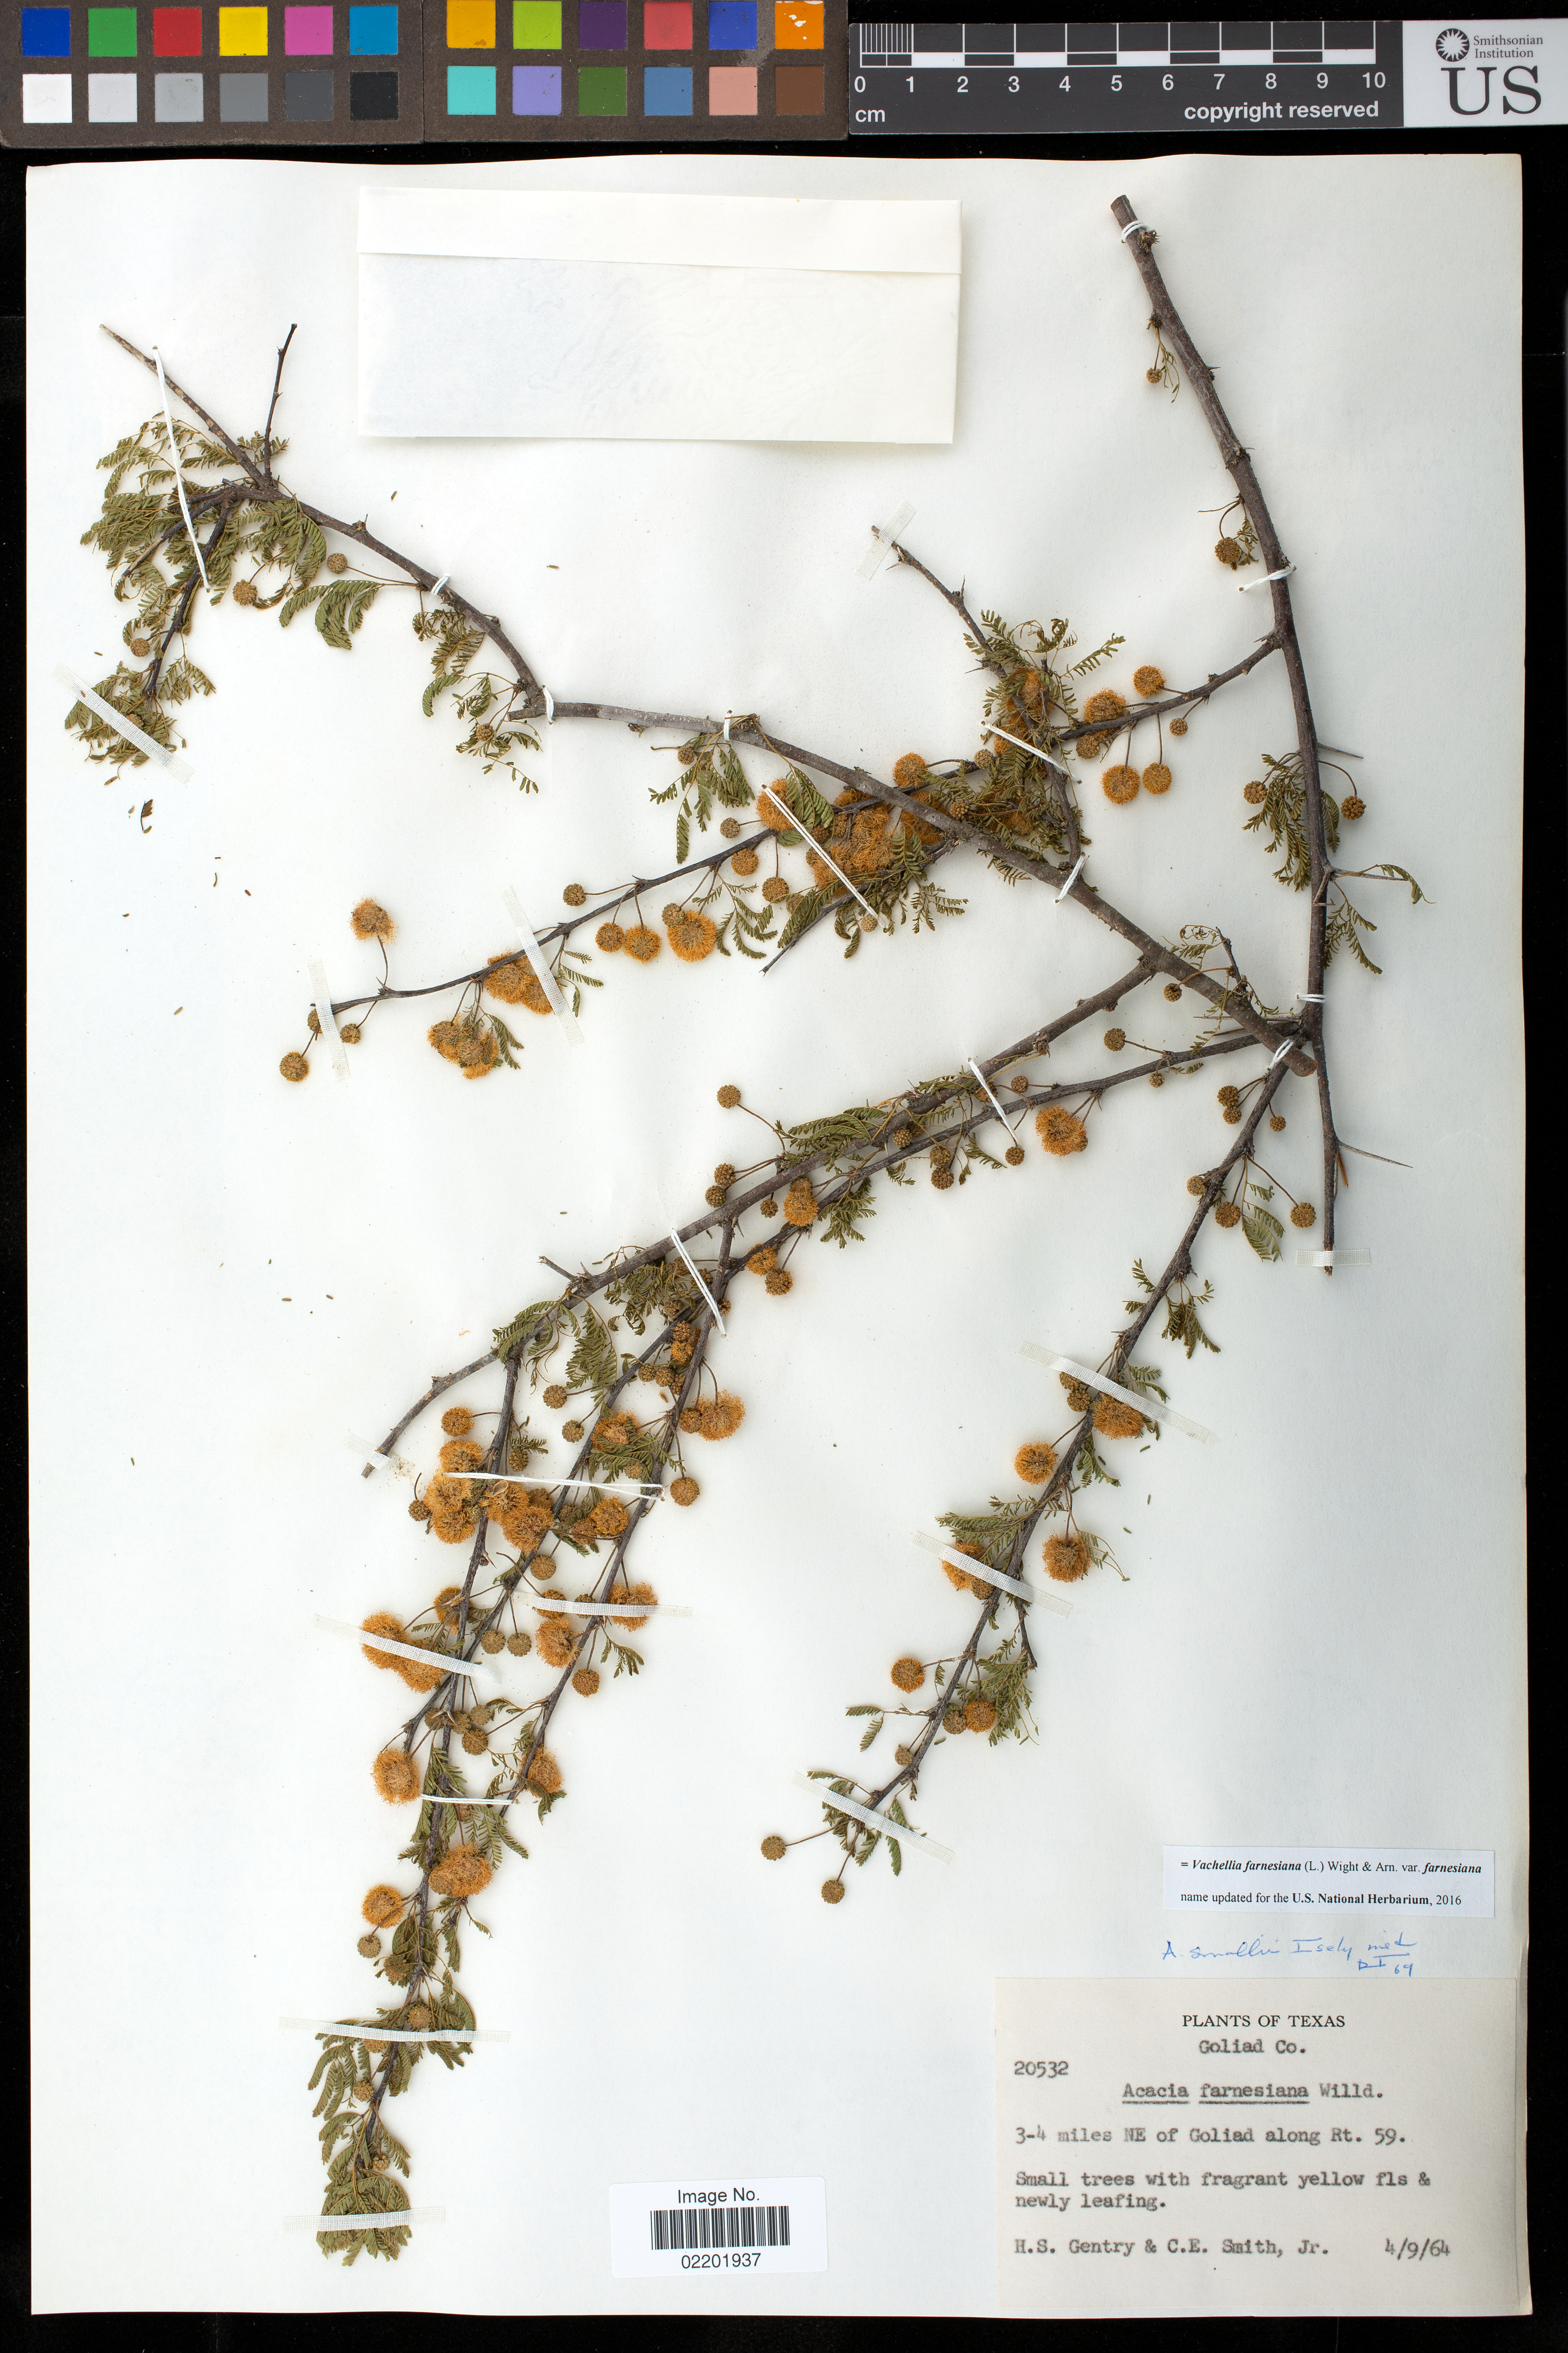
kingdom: Plantae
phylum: Tracheophyta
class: Magnoliopsida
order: Fabales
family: Fabaceae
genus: Vachellia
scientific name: Vachellia farnesiana var. farnesiana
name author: (L.) Wight & Arn.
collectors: H. S. Gentry & C. E. Smith Jr.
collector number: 20532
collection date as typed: Transcribed d/m/y: 9/4/64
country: United States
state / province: Texas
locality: Goliad Co., 3-4 miles Ne of Goliad along Rt 59